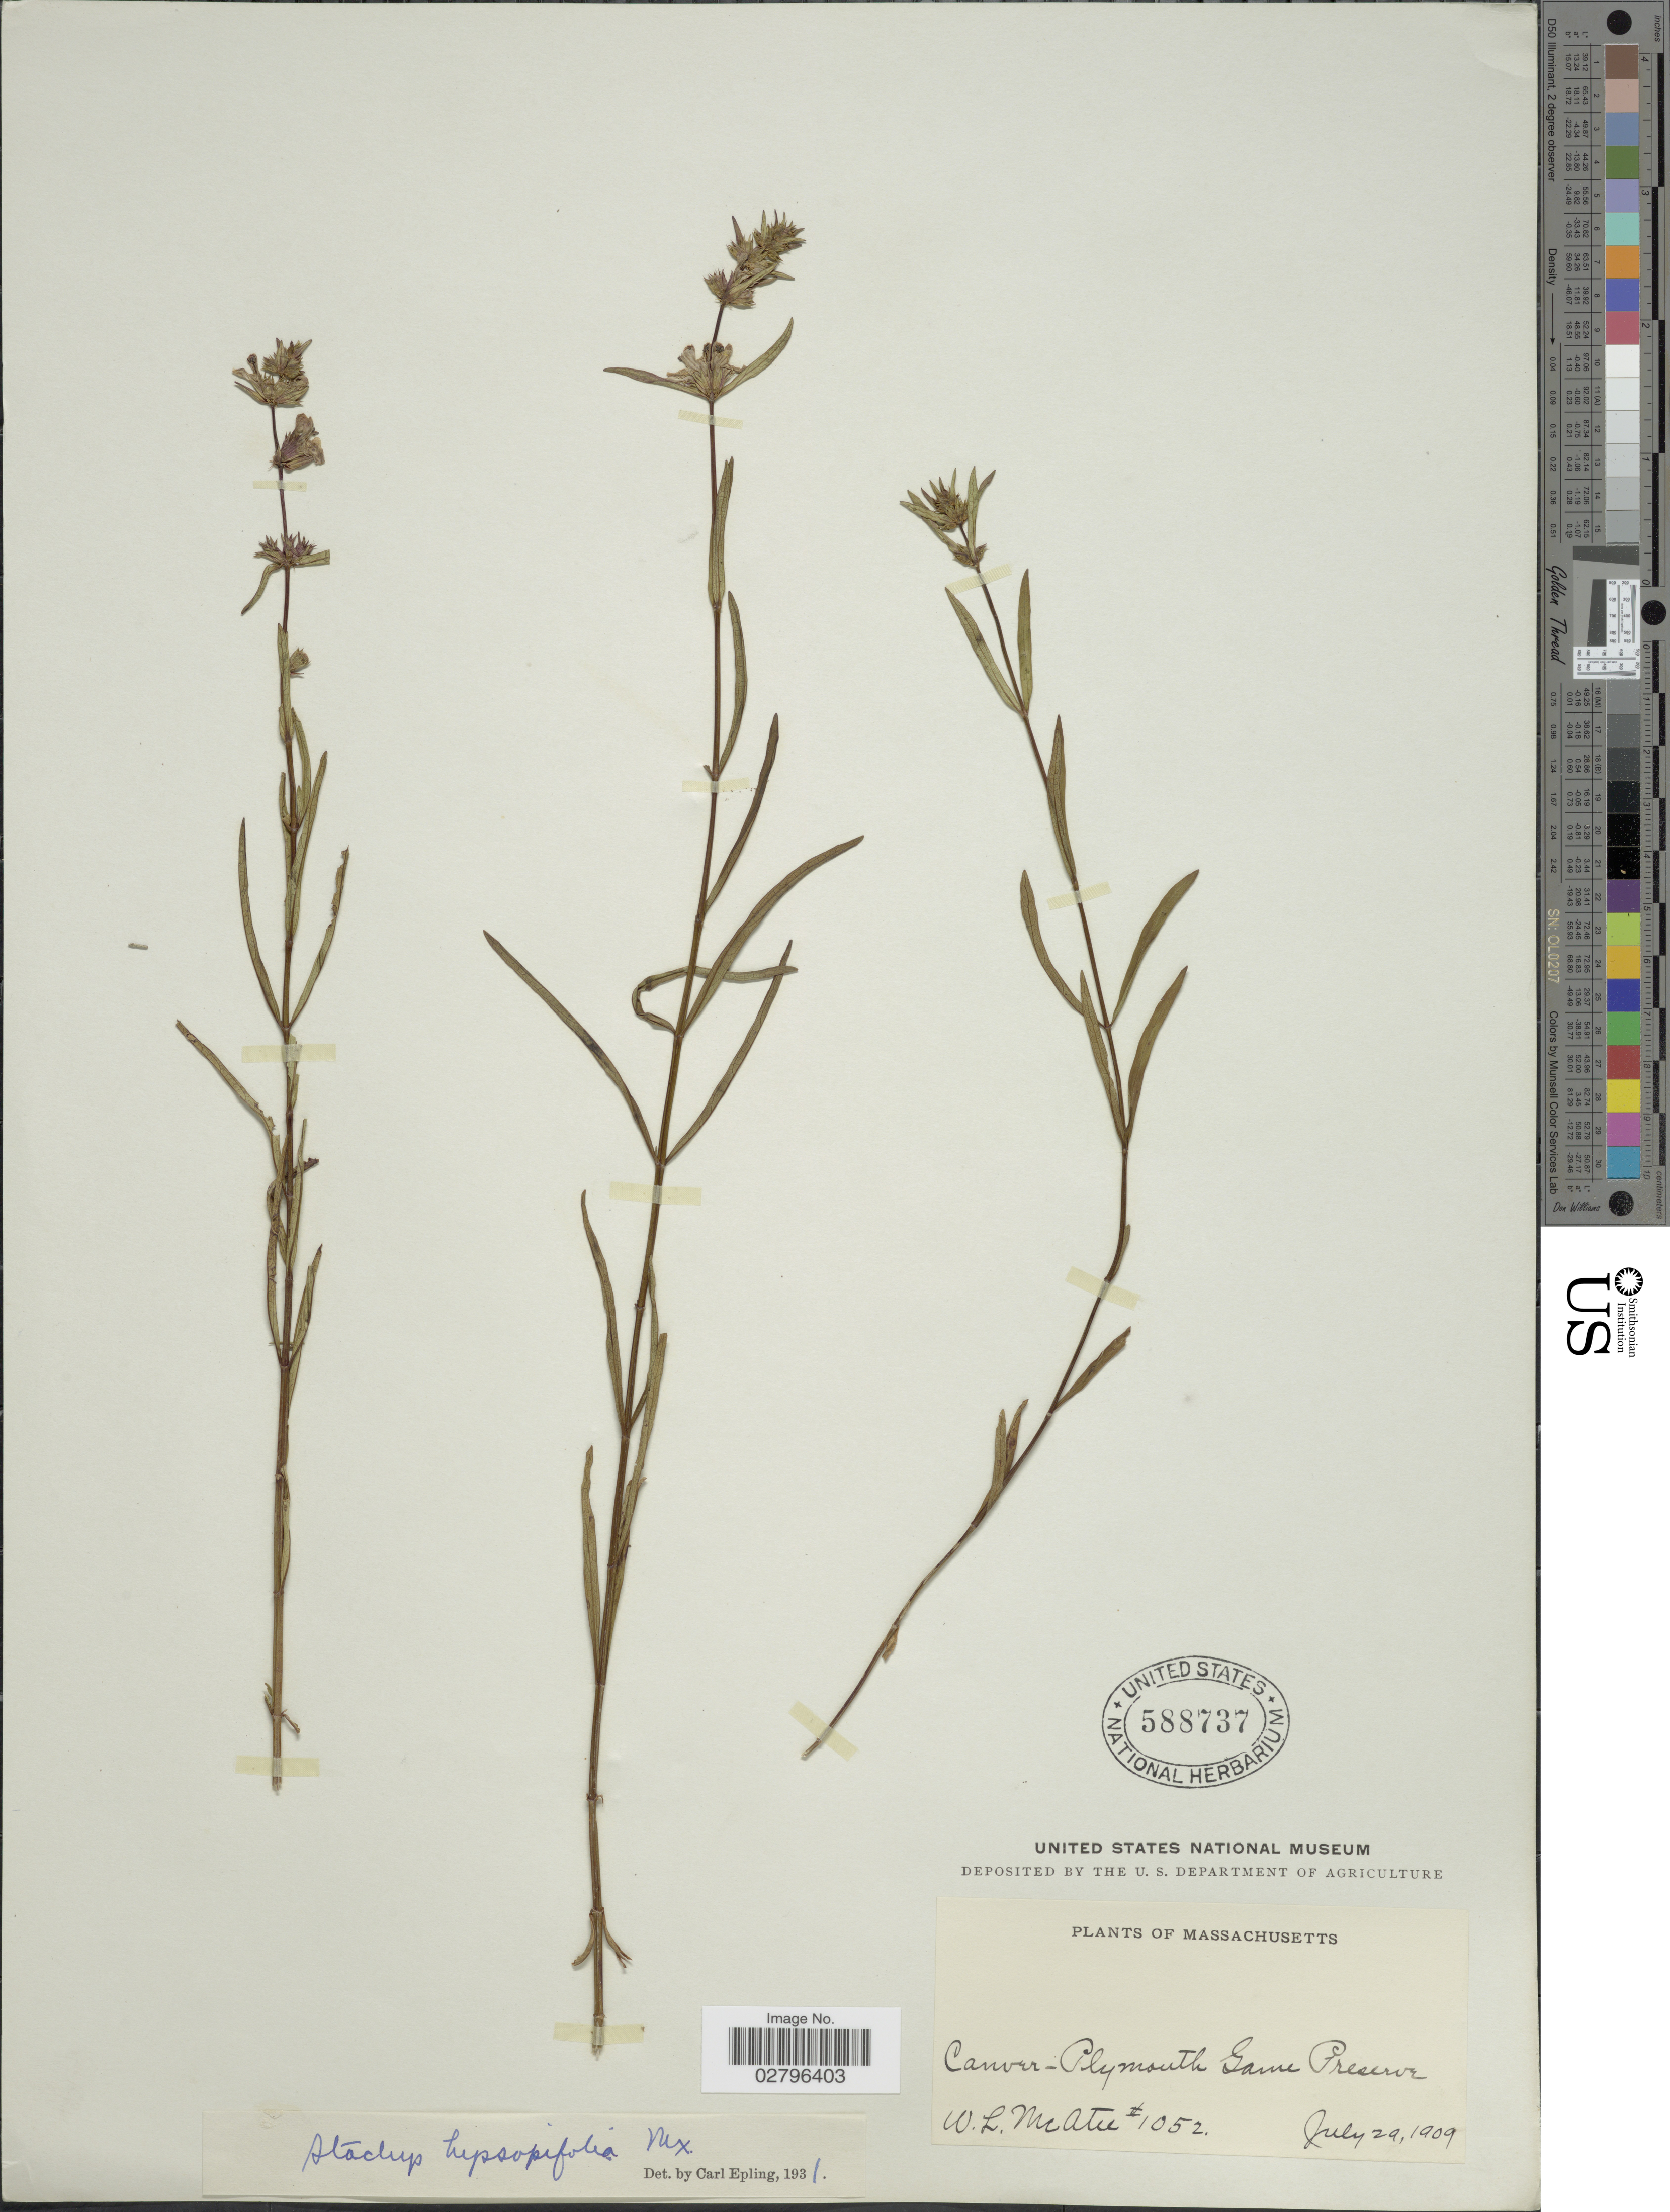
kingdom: Plantae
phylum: Tracheophyta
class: Magnoliopsida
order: Lamiales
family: Lamiaceae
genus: Stachys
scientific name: Stachys hyssopifolia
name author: Michx.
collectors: W. McAtee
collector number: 1052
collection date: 1909-07-29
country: United States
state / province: Massachusetts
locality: Canver-Plymouth Game Preserve.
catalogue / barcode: US 588737